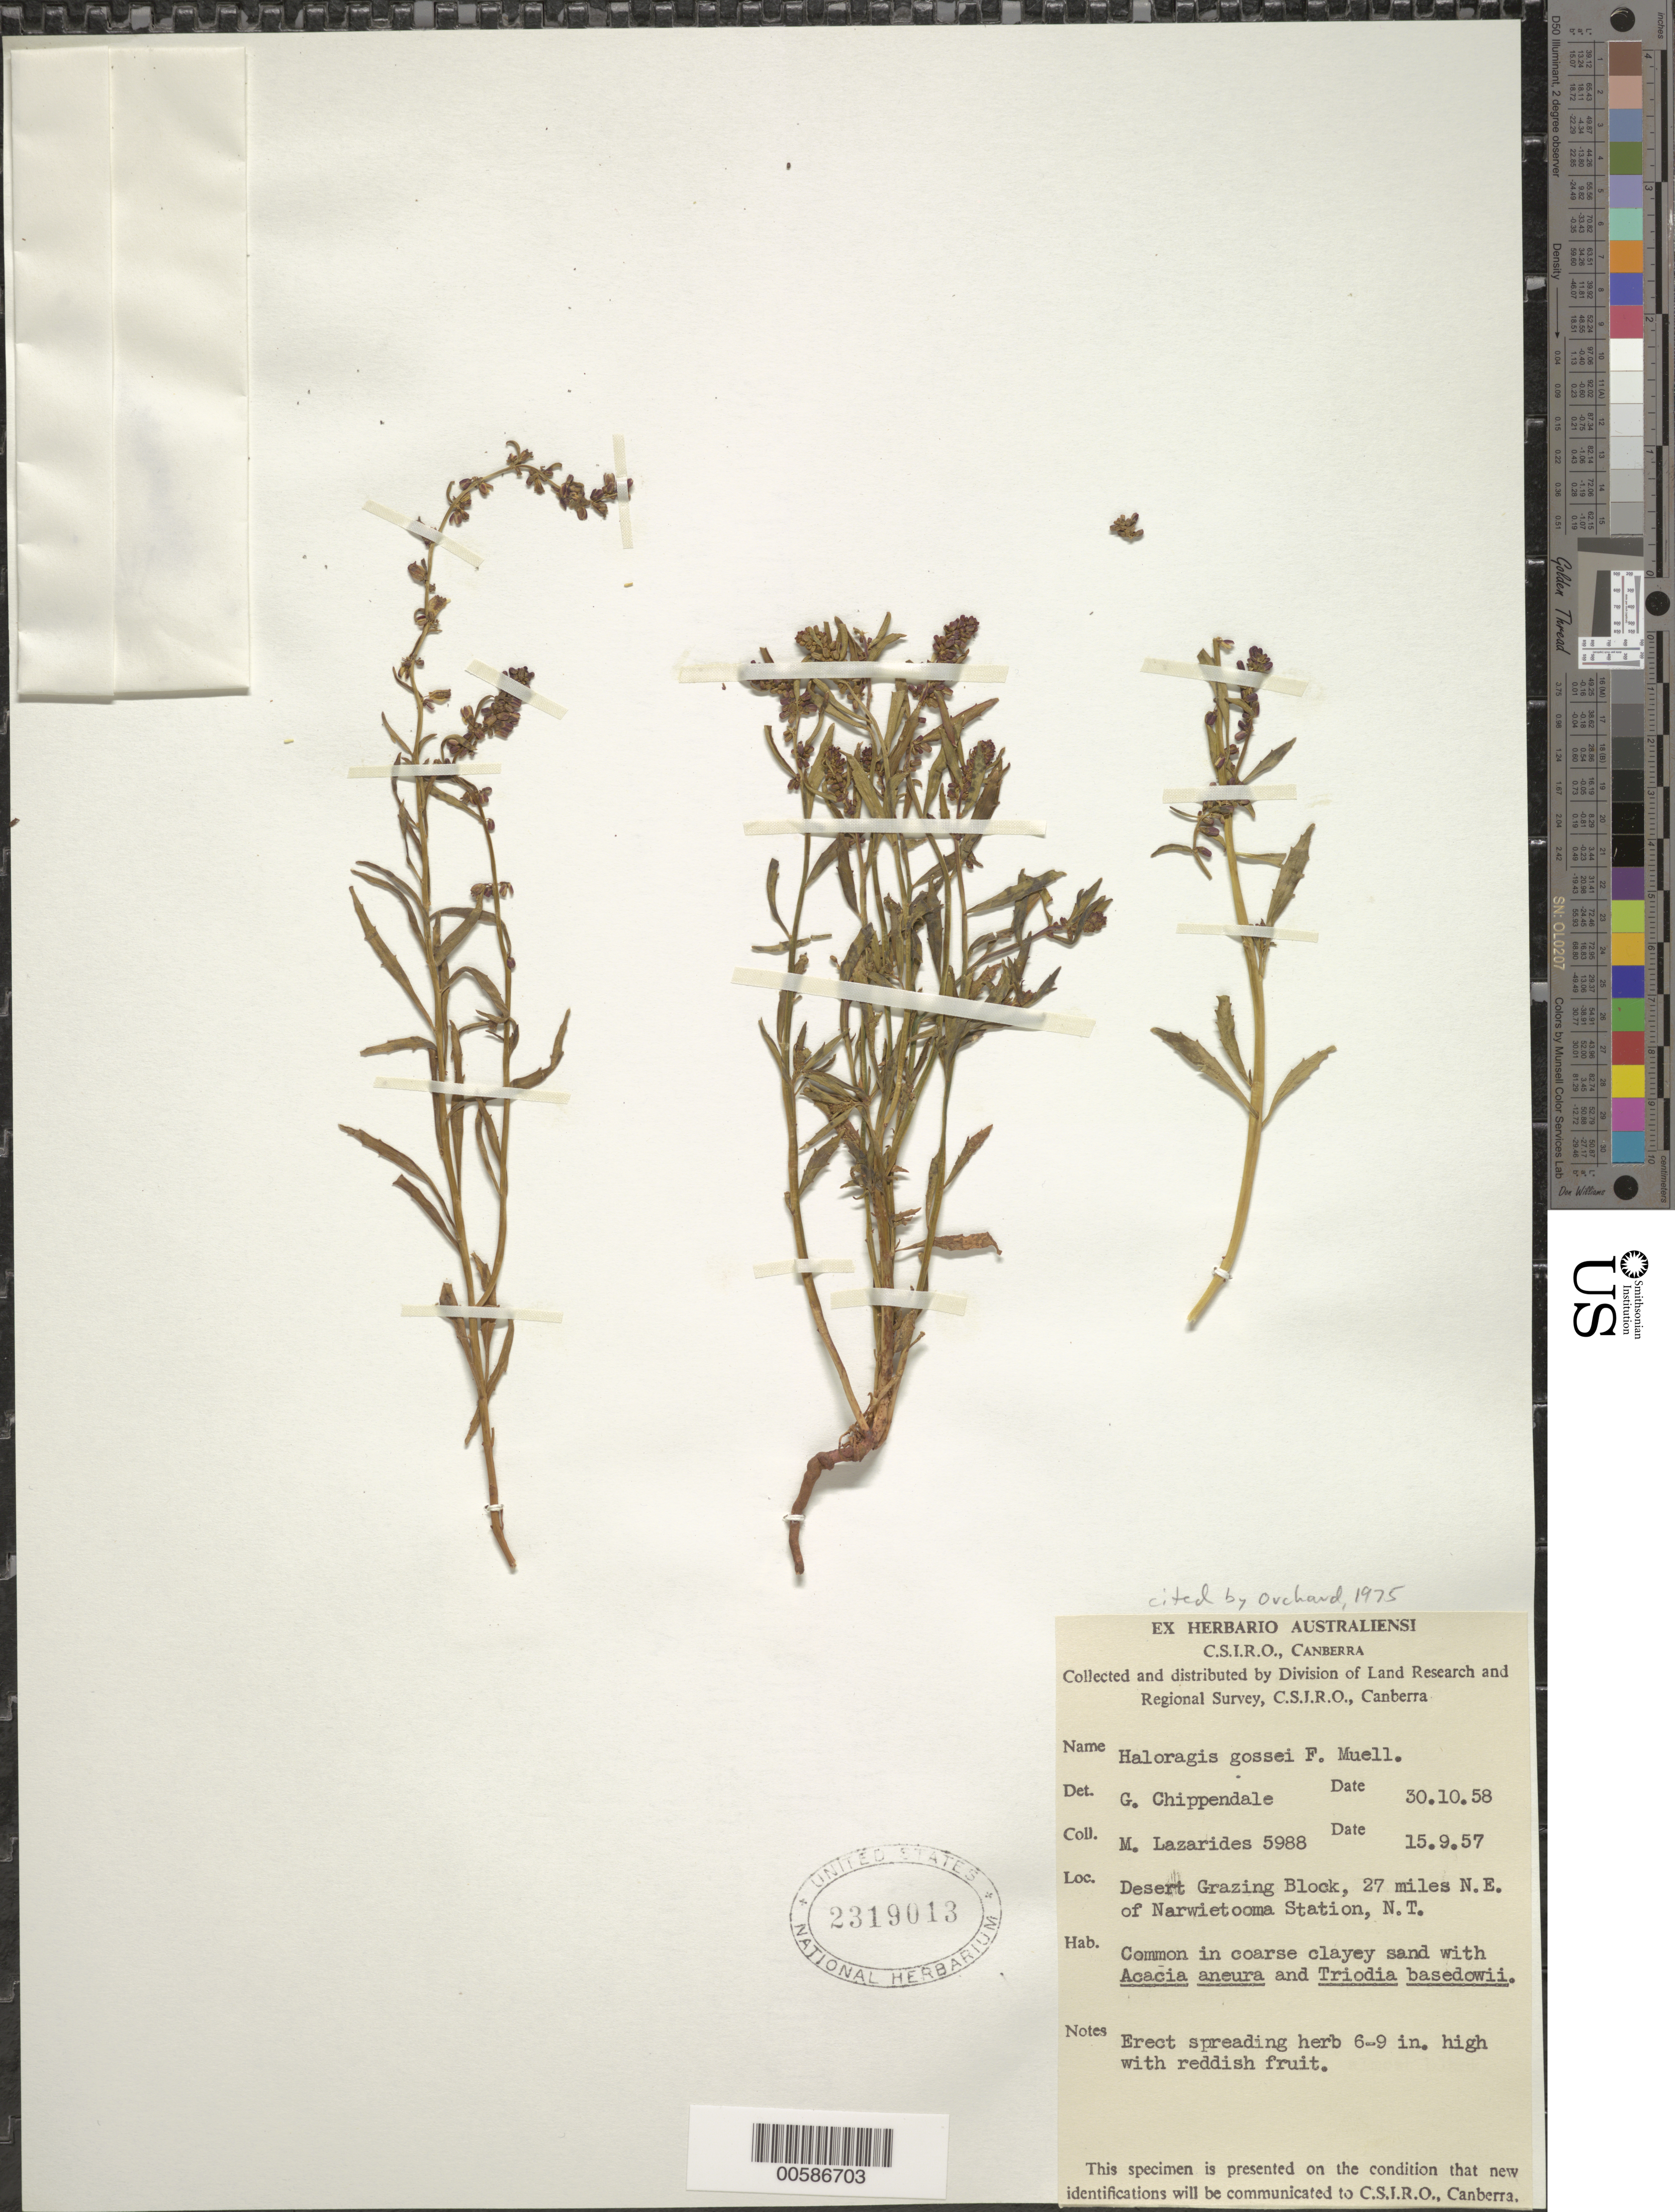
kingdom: Plantae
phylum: Tracheophyta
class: Magnoliopsida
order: Saxifragales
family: Haloragaceae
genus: Haloragis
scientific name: Haloragis gossei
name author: F. Muell.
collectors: M. Lazarides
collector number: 5988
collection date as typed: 15 Sep 1957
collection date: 1957-09-15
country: Australia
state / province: Northern Territory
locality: Desert Grazing Block, NE of Narwietooma Station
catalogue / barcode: US 2319013